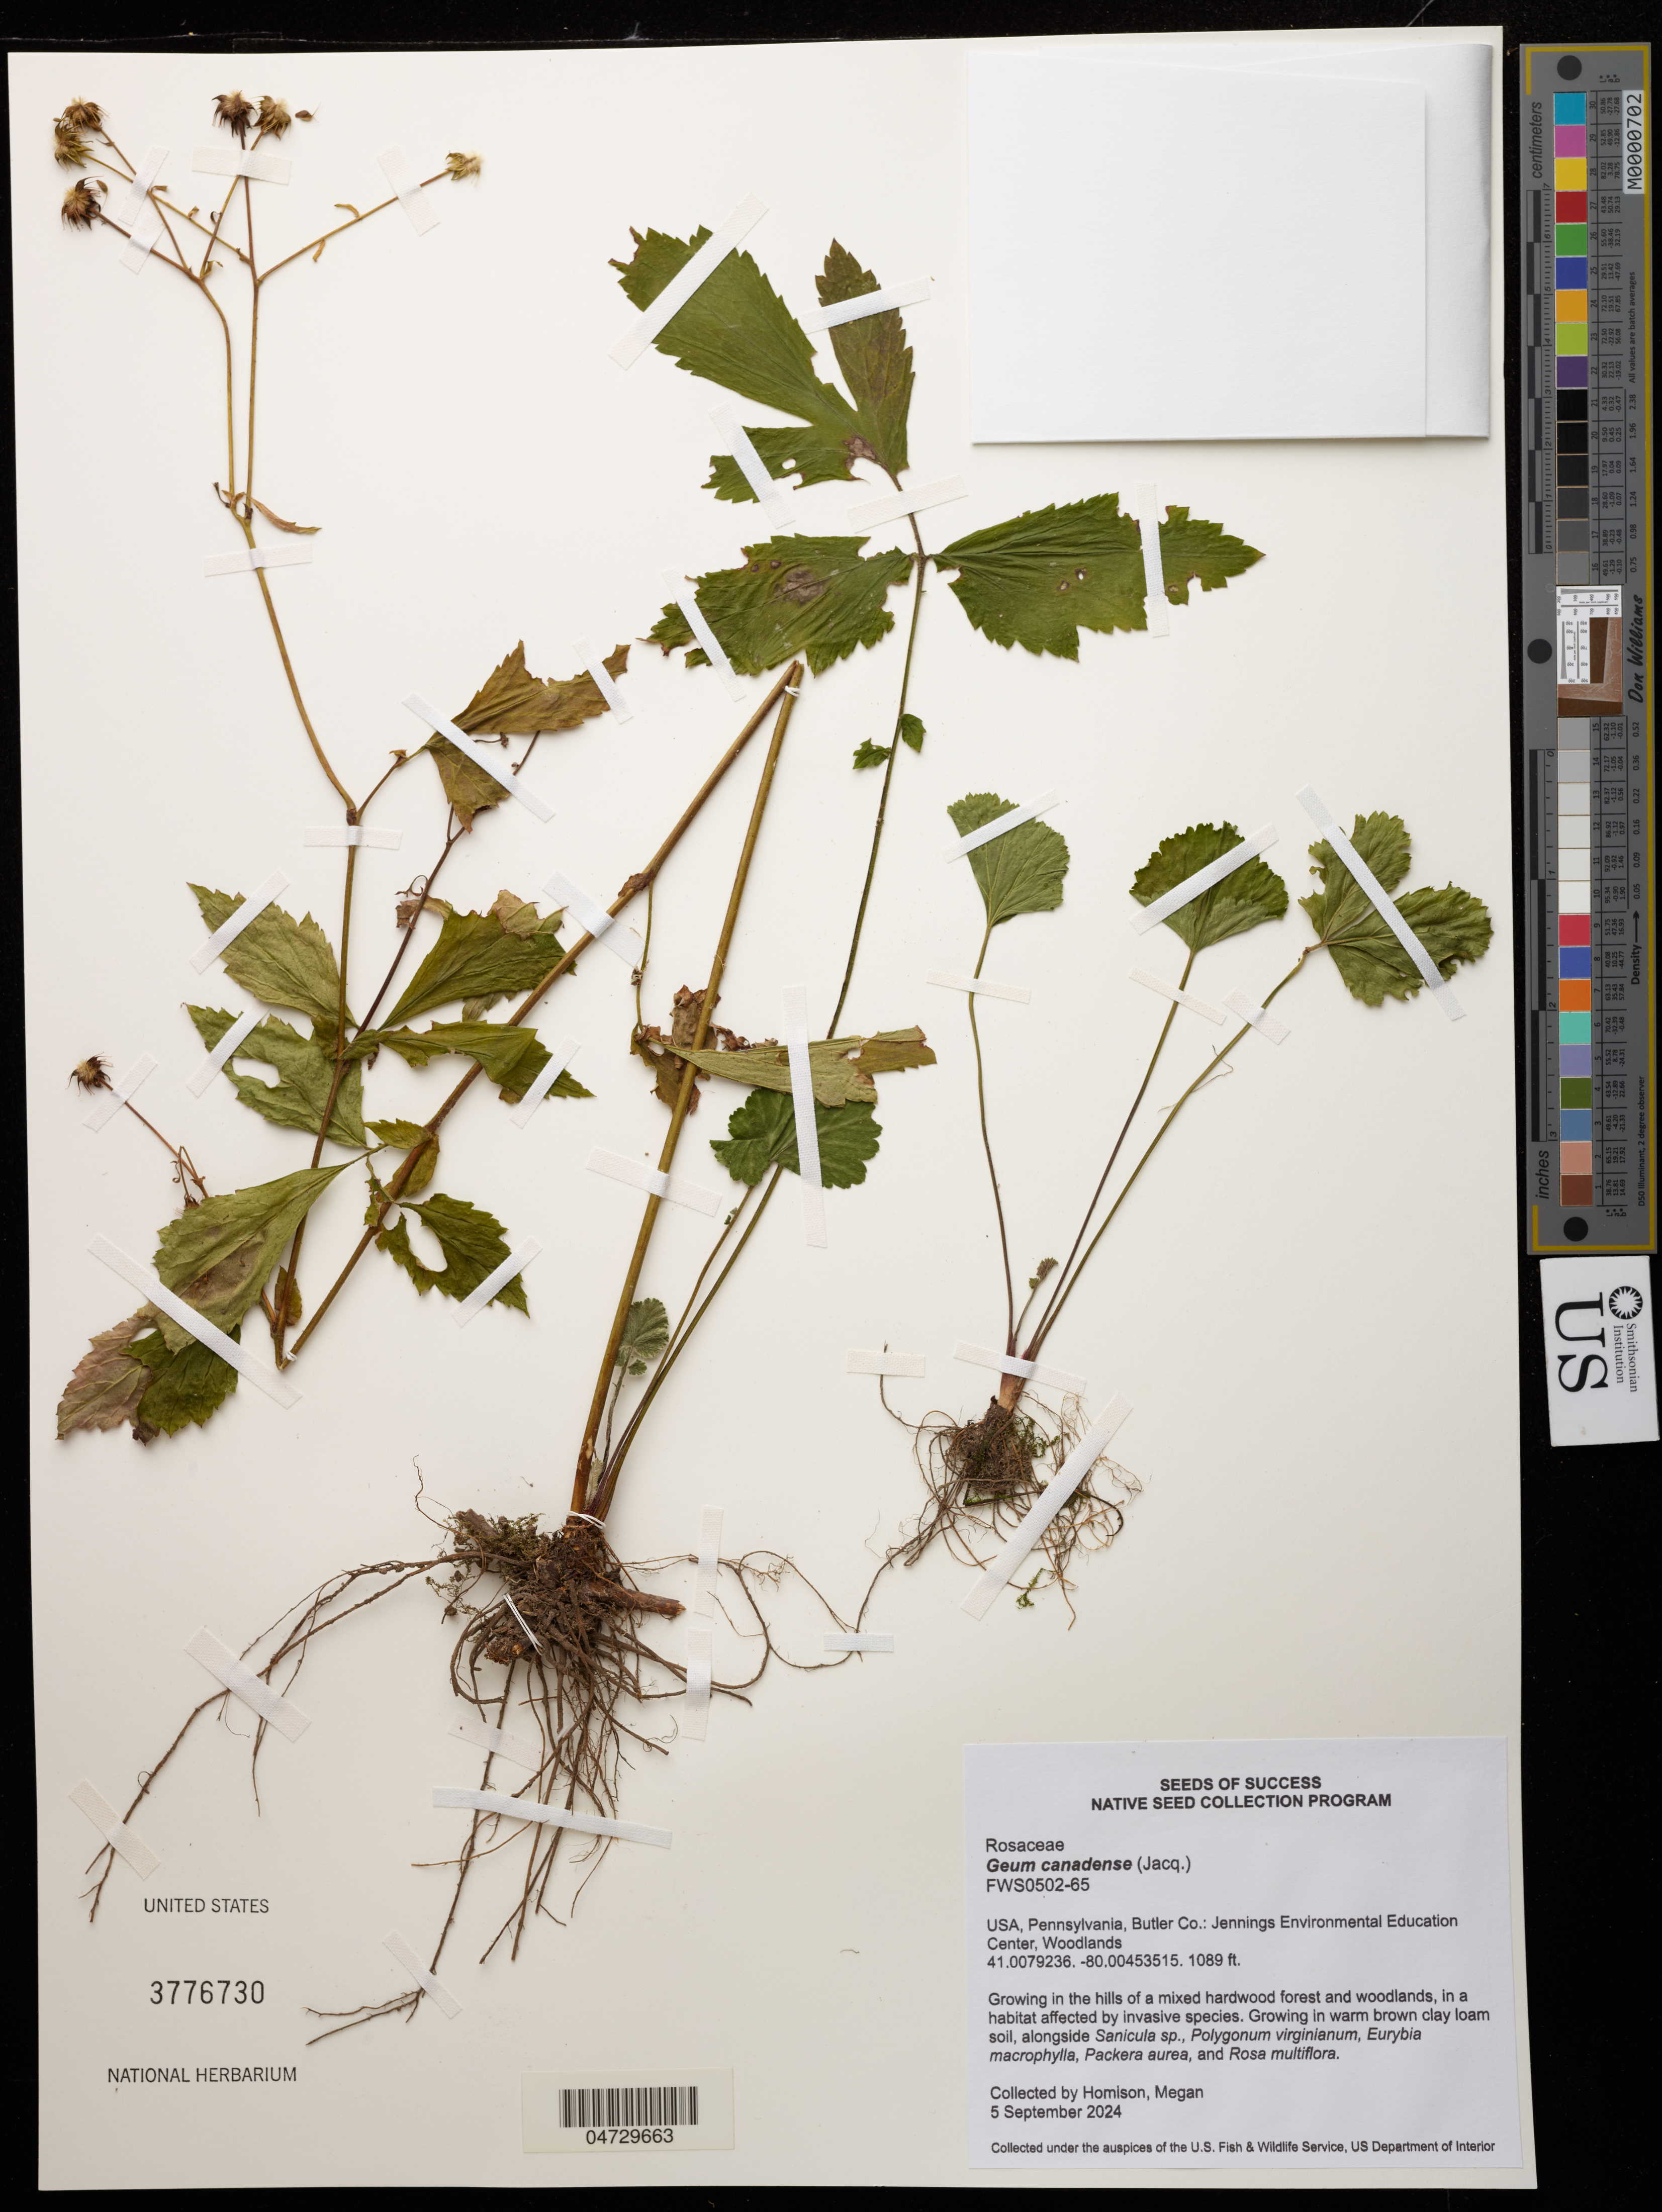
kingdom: Plantae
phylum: Tracheophyta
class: Magnoliopsida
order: Rosales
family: Rosaceae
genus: Geum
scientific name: Geum canadense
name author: Jacq.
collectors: M. Homison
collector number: FWS0502-65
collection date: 2024-09-05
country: United States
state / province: Pennsylvania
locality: Butler Co.: Jennings Environmental Education Center, Woodlands.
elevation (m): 332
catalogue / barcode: US 3776730